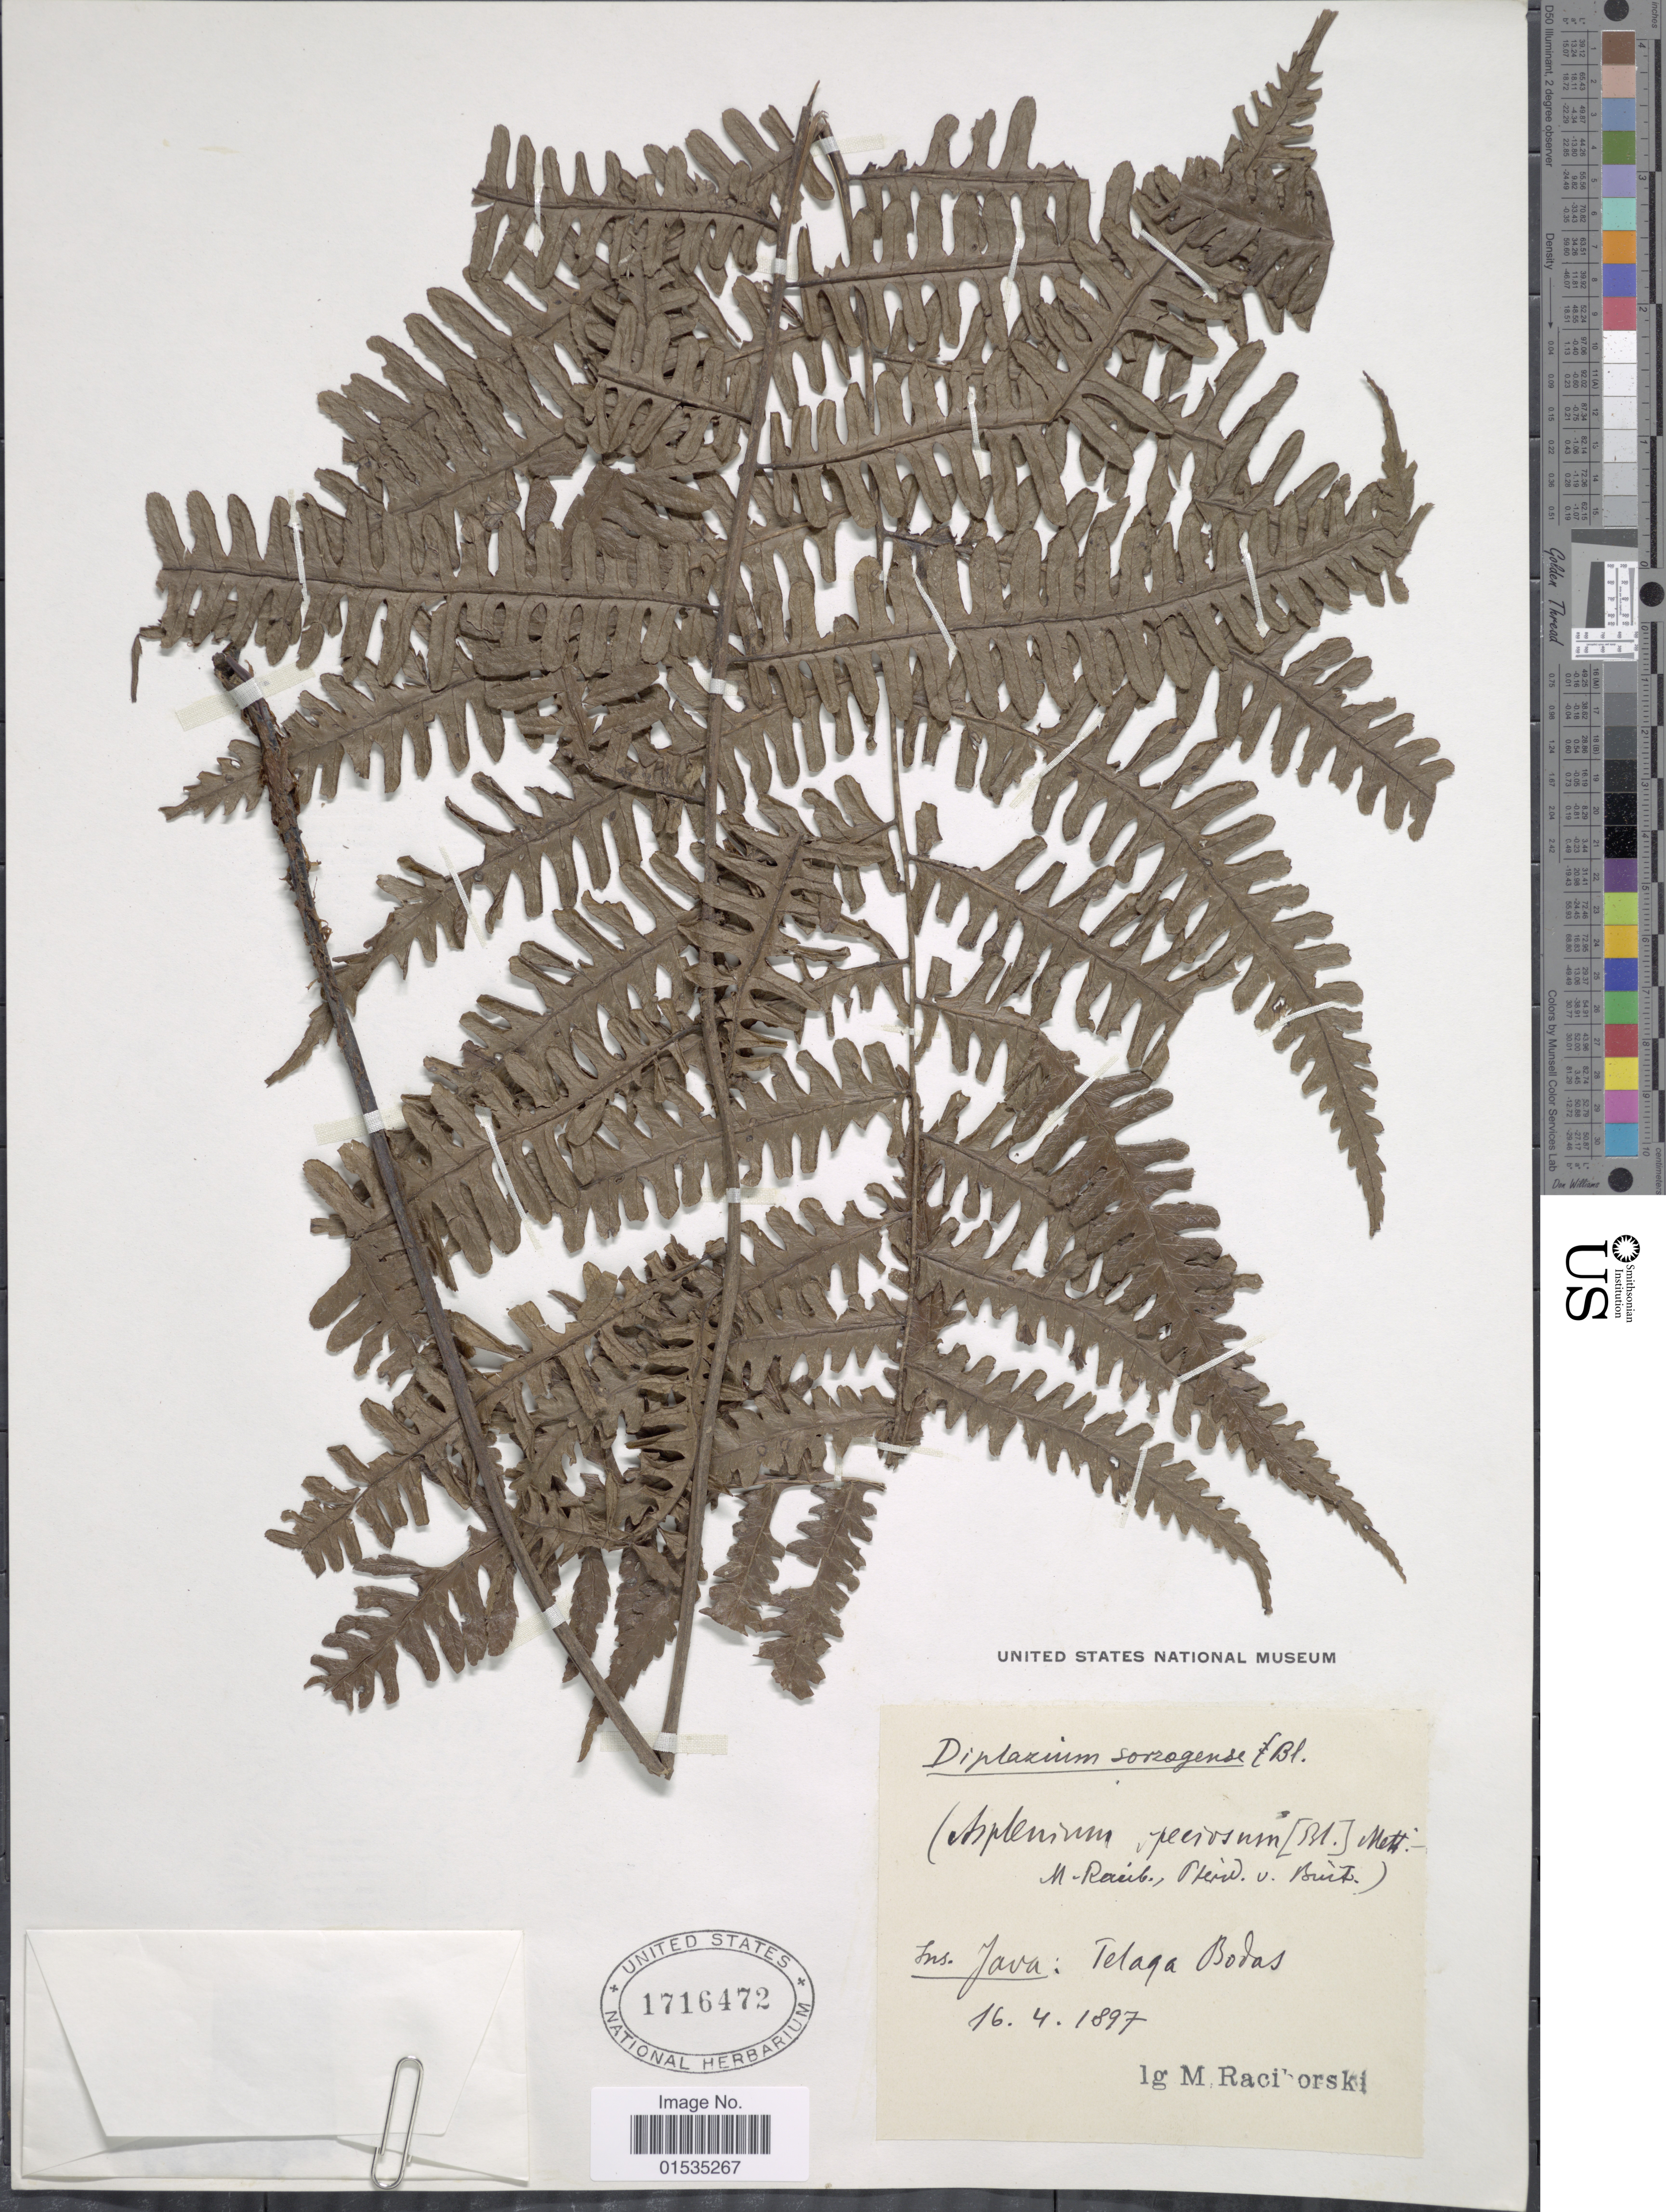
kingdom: Plantae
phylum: Tracheophyta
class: Polypodiopsida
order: Polypodiales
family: Athyriaceae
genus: Diplazium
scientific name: Diplazium speciosum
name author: Brack. in Wilkes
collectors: M. Raciborski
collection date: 1897-04-16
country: Indonesia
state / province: Java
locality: Telaga Bodas [interpreted]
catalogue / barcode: US 1716472